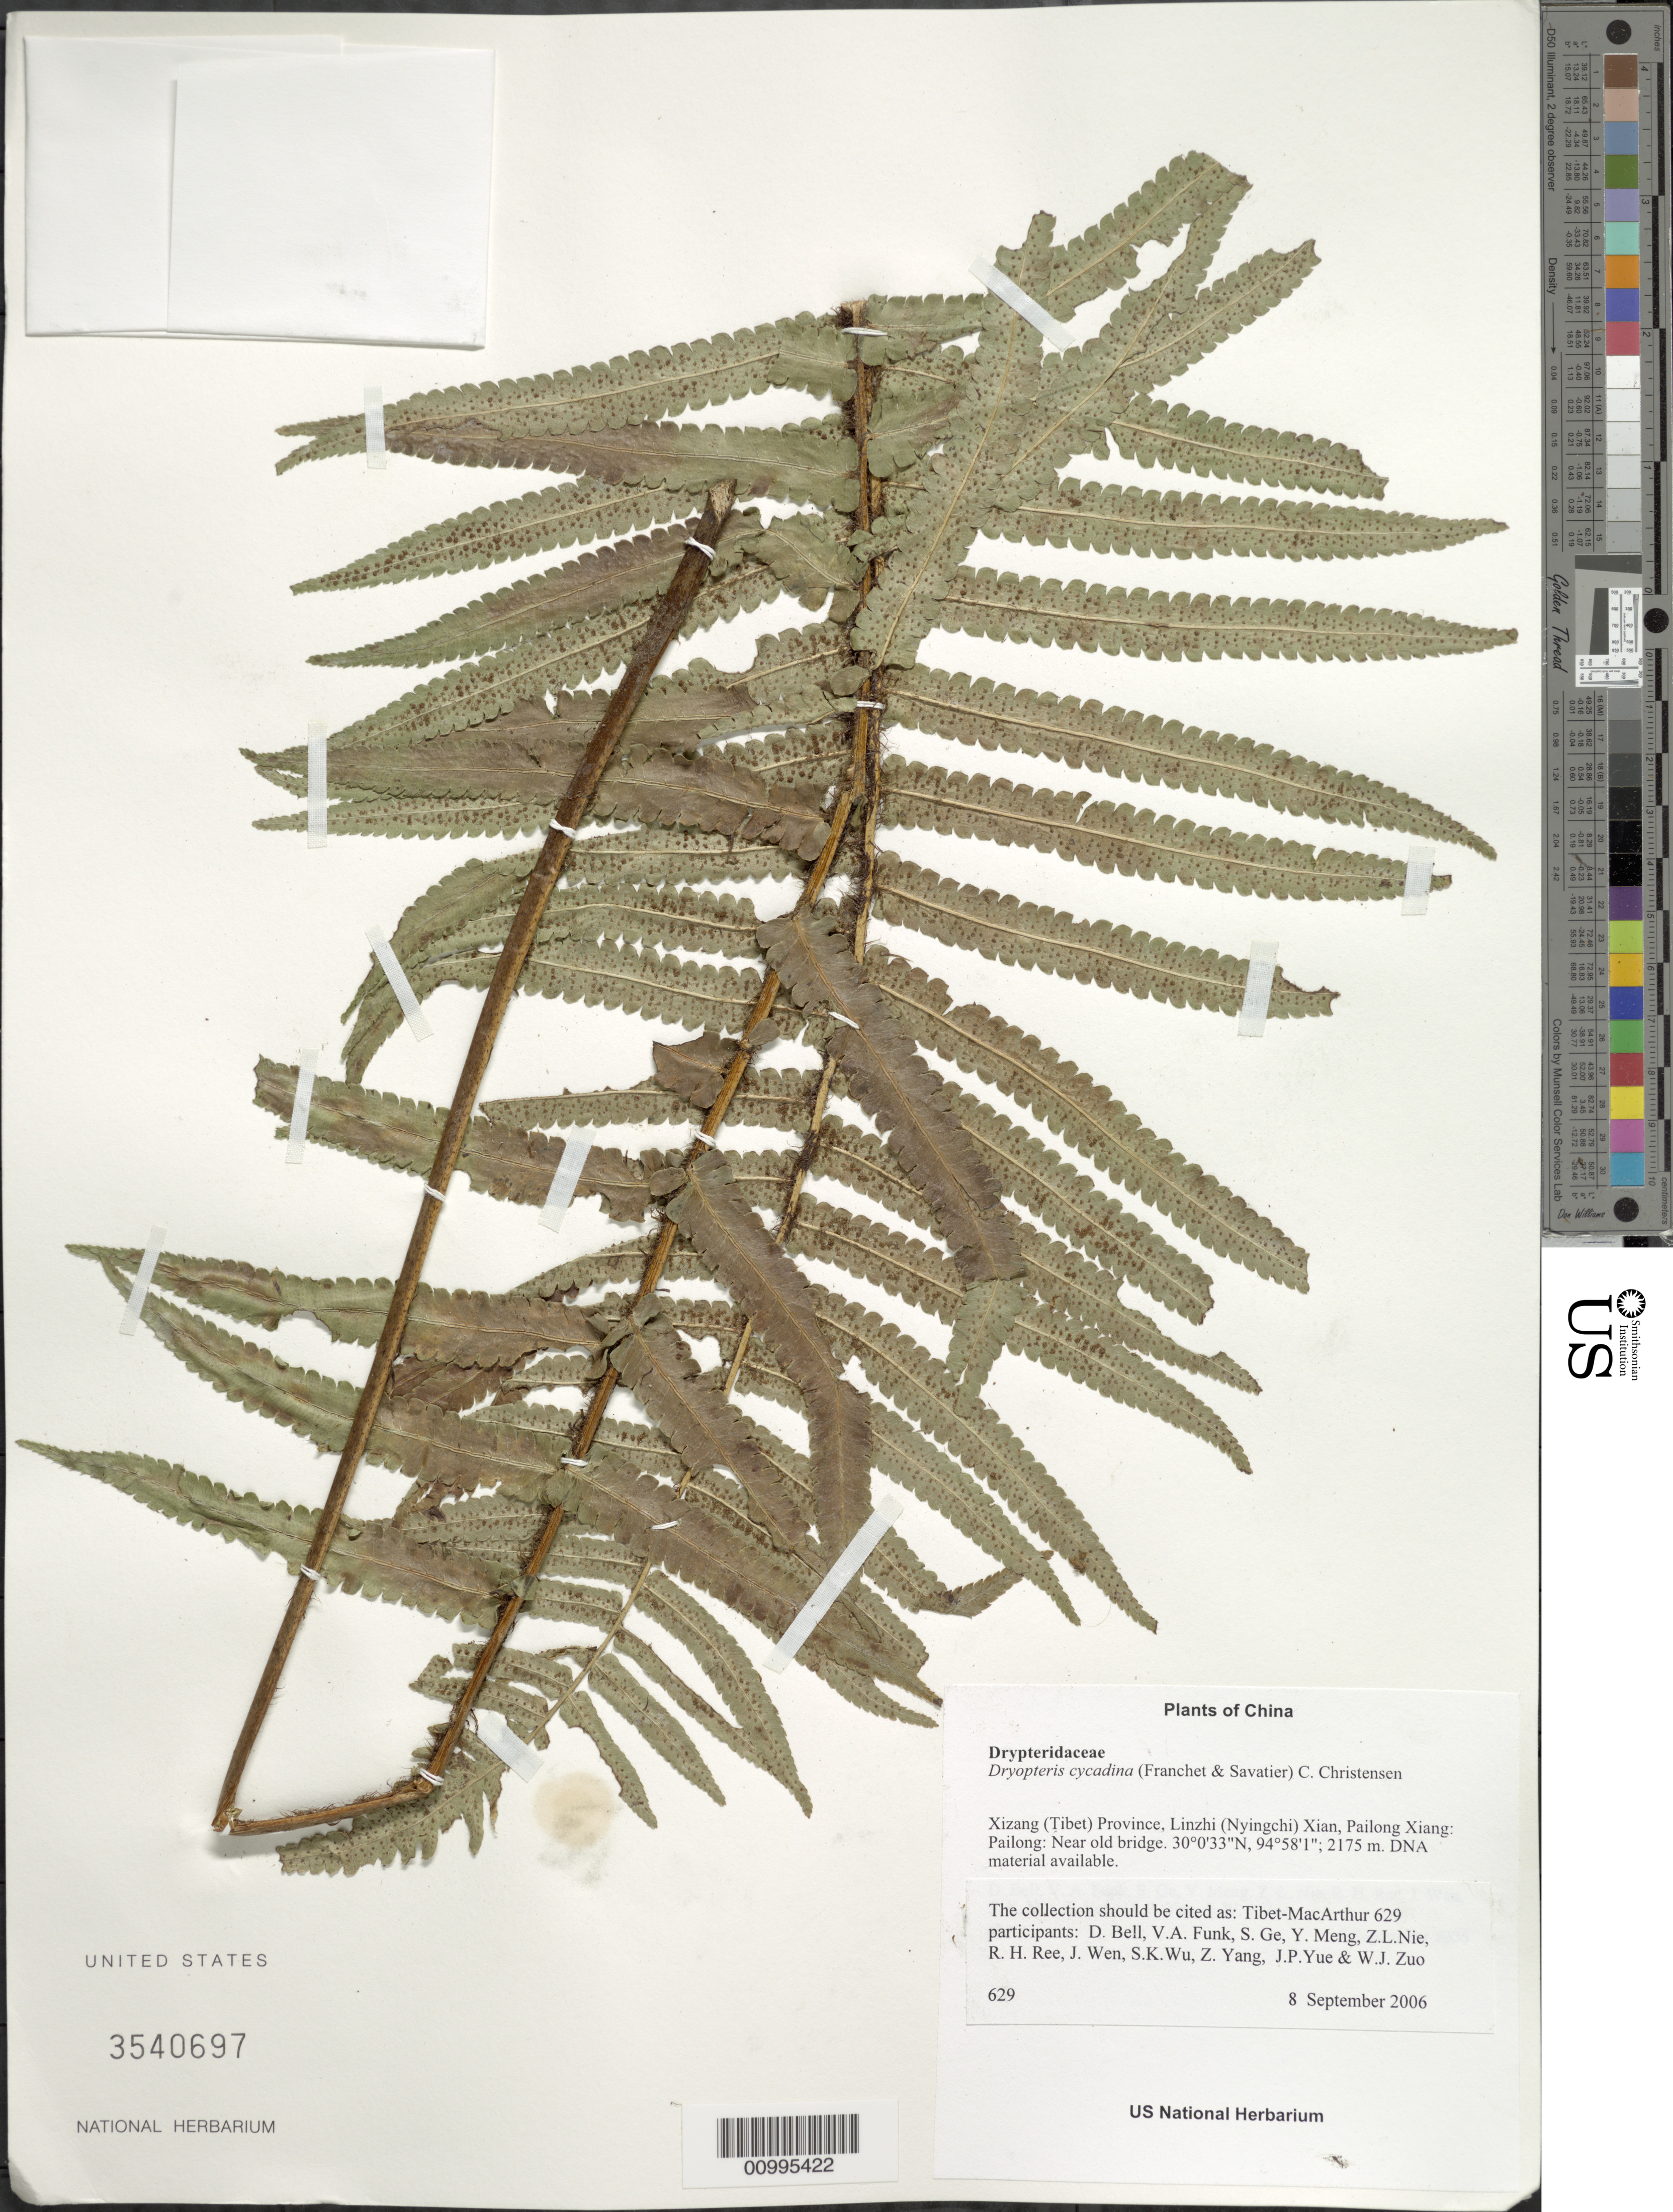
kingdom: Plantae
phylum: Tracheophyta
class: Polypodiopsida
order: Polypodiales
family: Dryopteridaceae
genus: Dryopteris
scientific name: Dryopteris sp.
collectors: Tibet-MacArthur, D. A. Bell, V. Funk, S. Ge, Y. Meng, Z. Nie, R. Ree, J. Wen, S. K. Wu, Z. Yang, J. Yue & W. Zuo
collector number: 629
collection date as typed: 08 Sep 2006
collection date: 2006-09-08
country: China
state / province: Xizang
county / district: Linzhi (Nyingchi) Xian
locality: Pailong Xiang: Pailong. Near old bridge.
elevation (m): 2175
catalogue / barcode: US 3540697